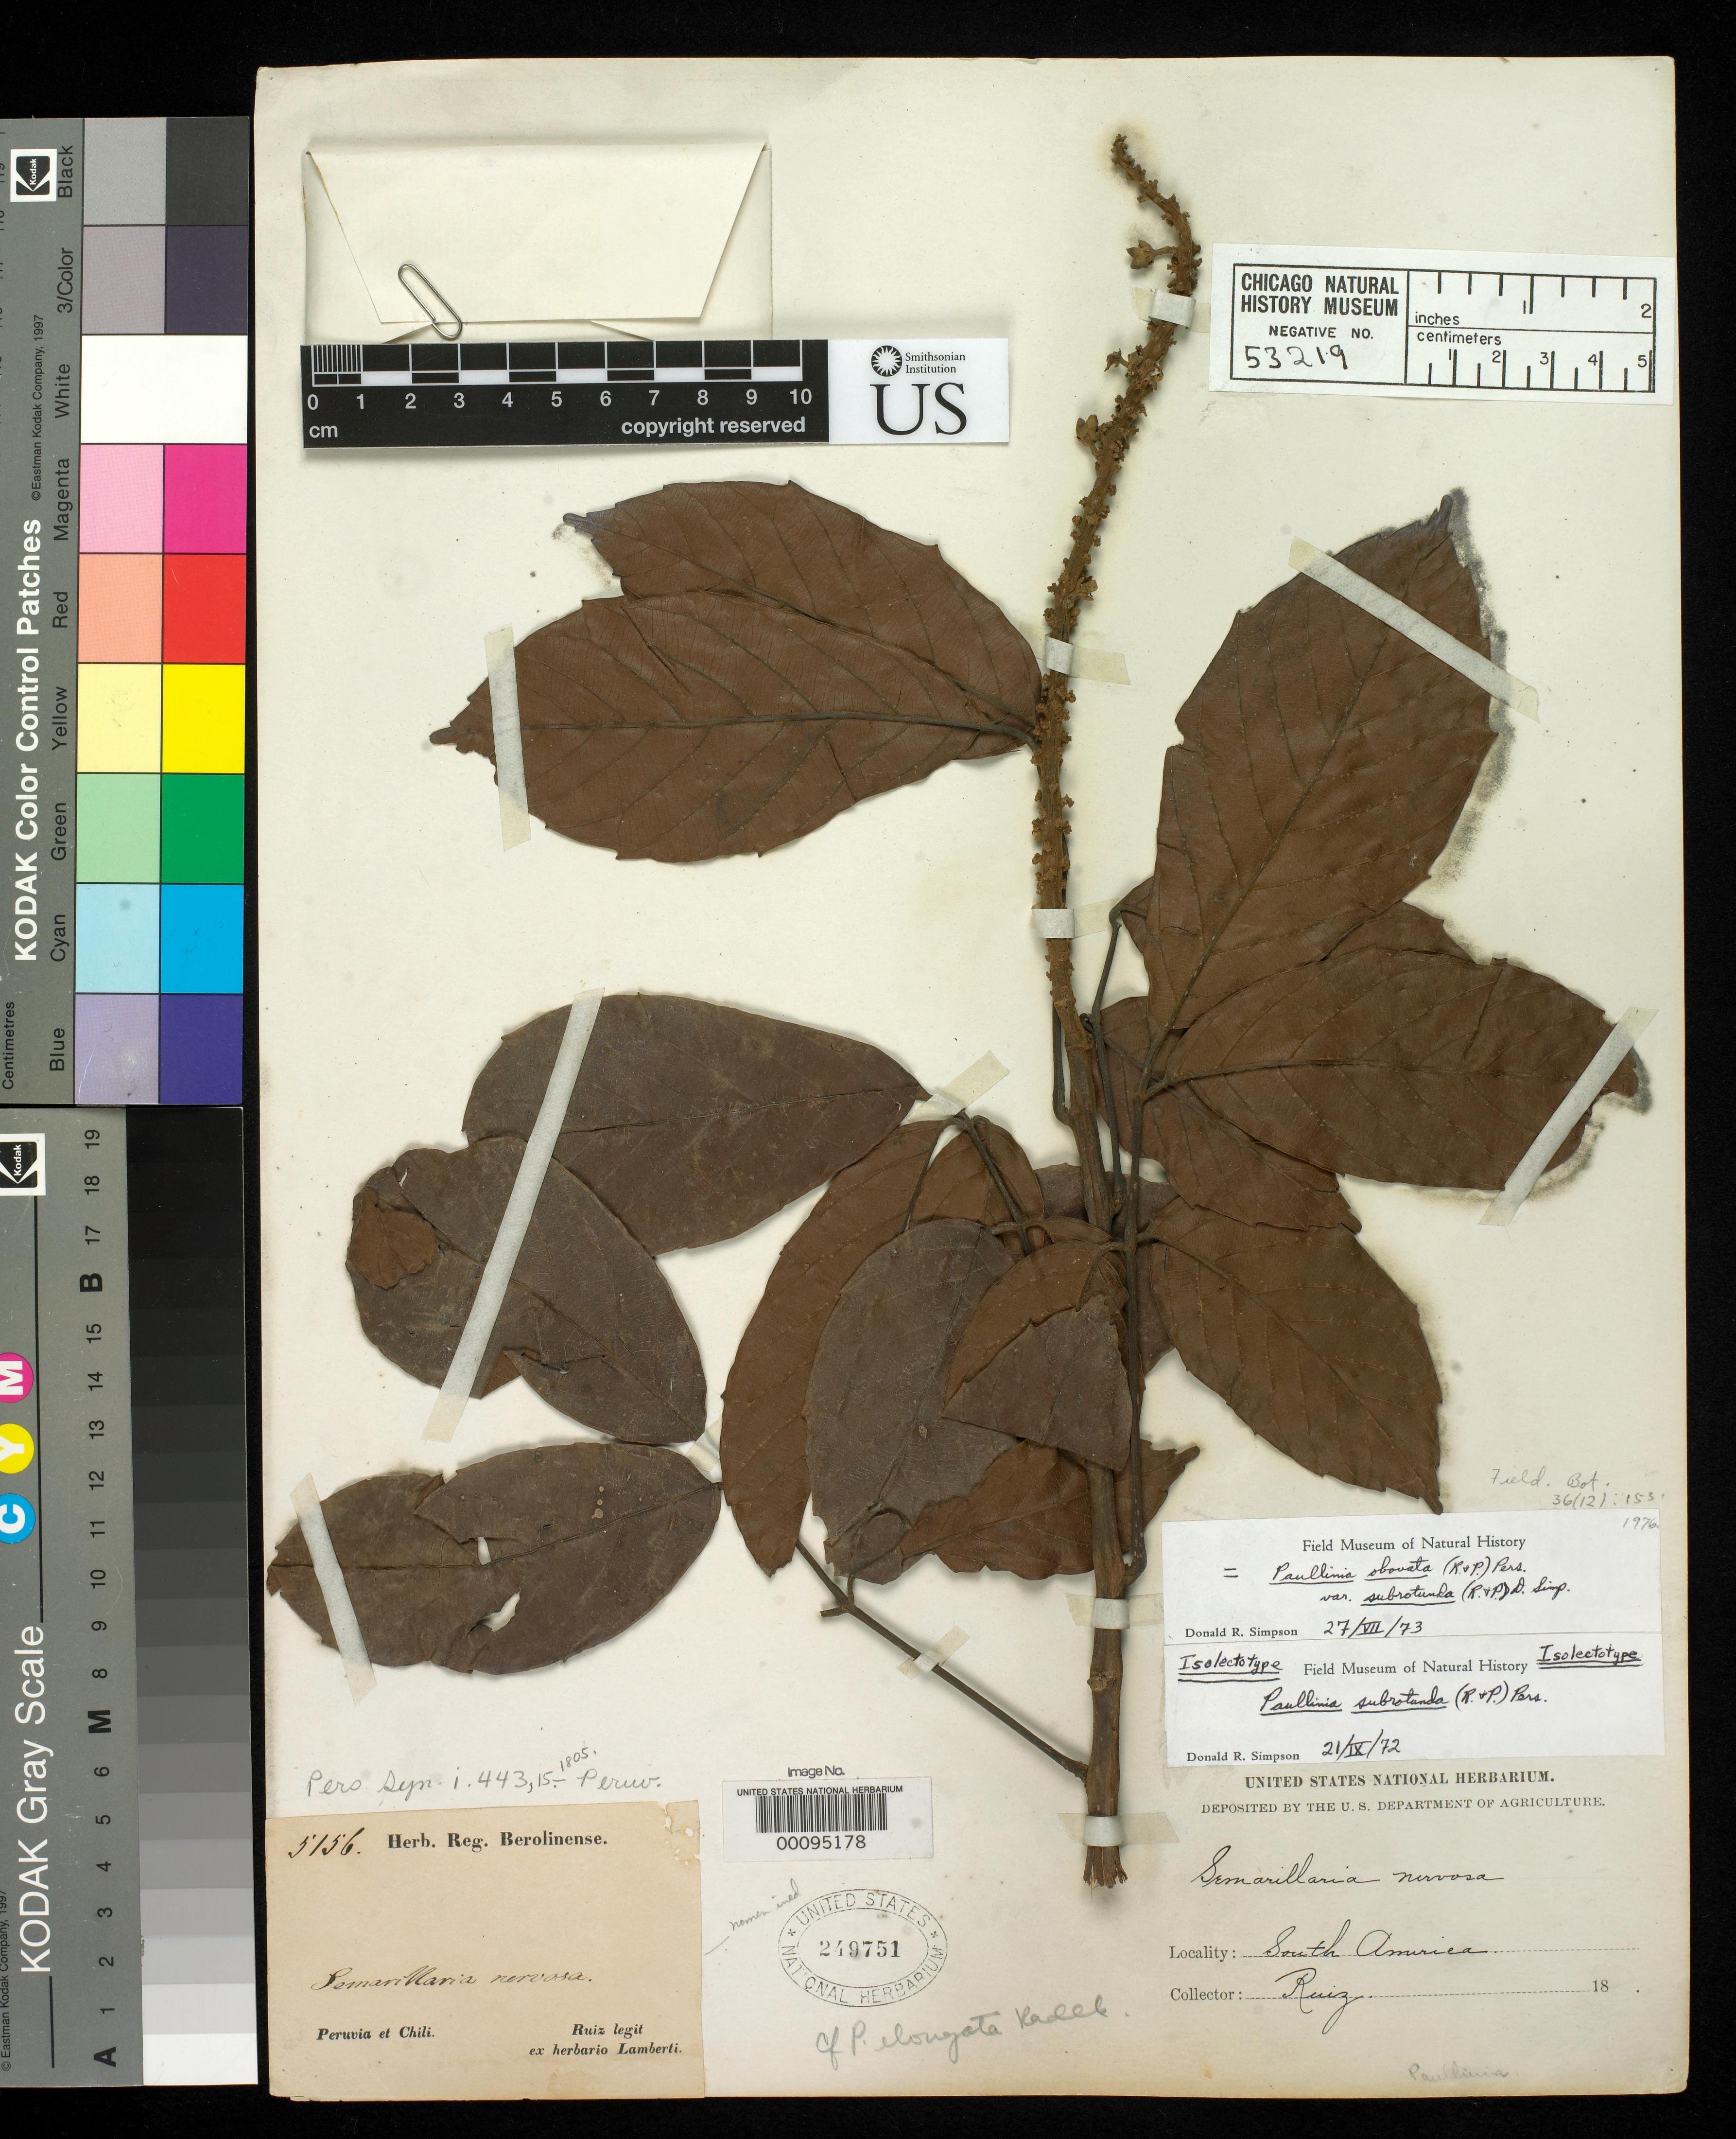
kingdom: Plantae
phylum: Tracheophyta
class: Magnoliopsida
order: Sapindales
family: Sapindaceae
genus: Semarillaria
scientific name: Semarillaria subrotunda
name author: Ruiz & Pav.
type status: Isolectotype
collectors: J. Tafalla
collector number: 5156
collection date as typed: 1794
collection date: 1794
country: Peru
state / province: Junín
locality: Village of Vitoc, tributary Río Tulumayo Valley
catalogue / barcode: US 249751